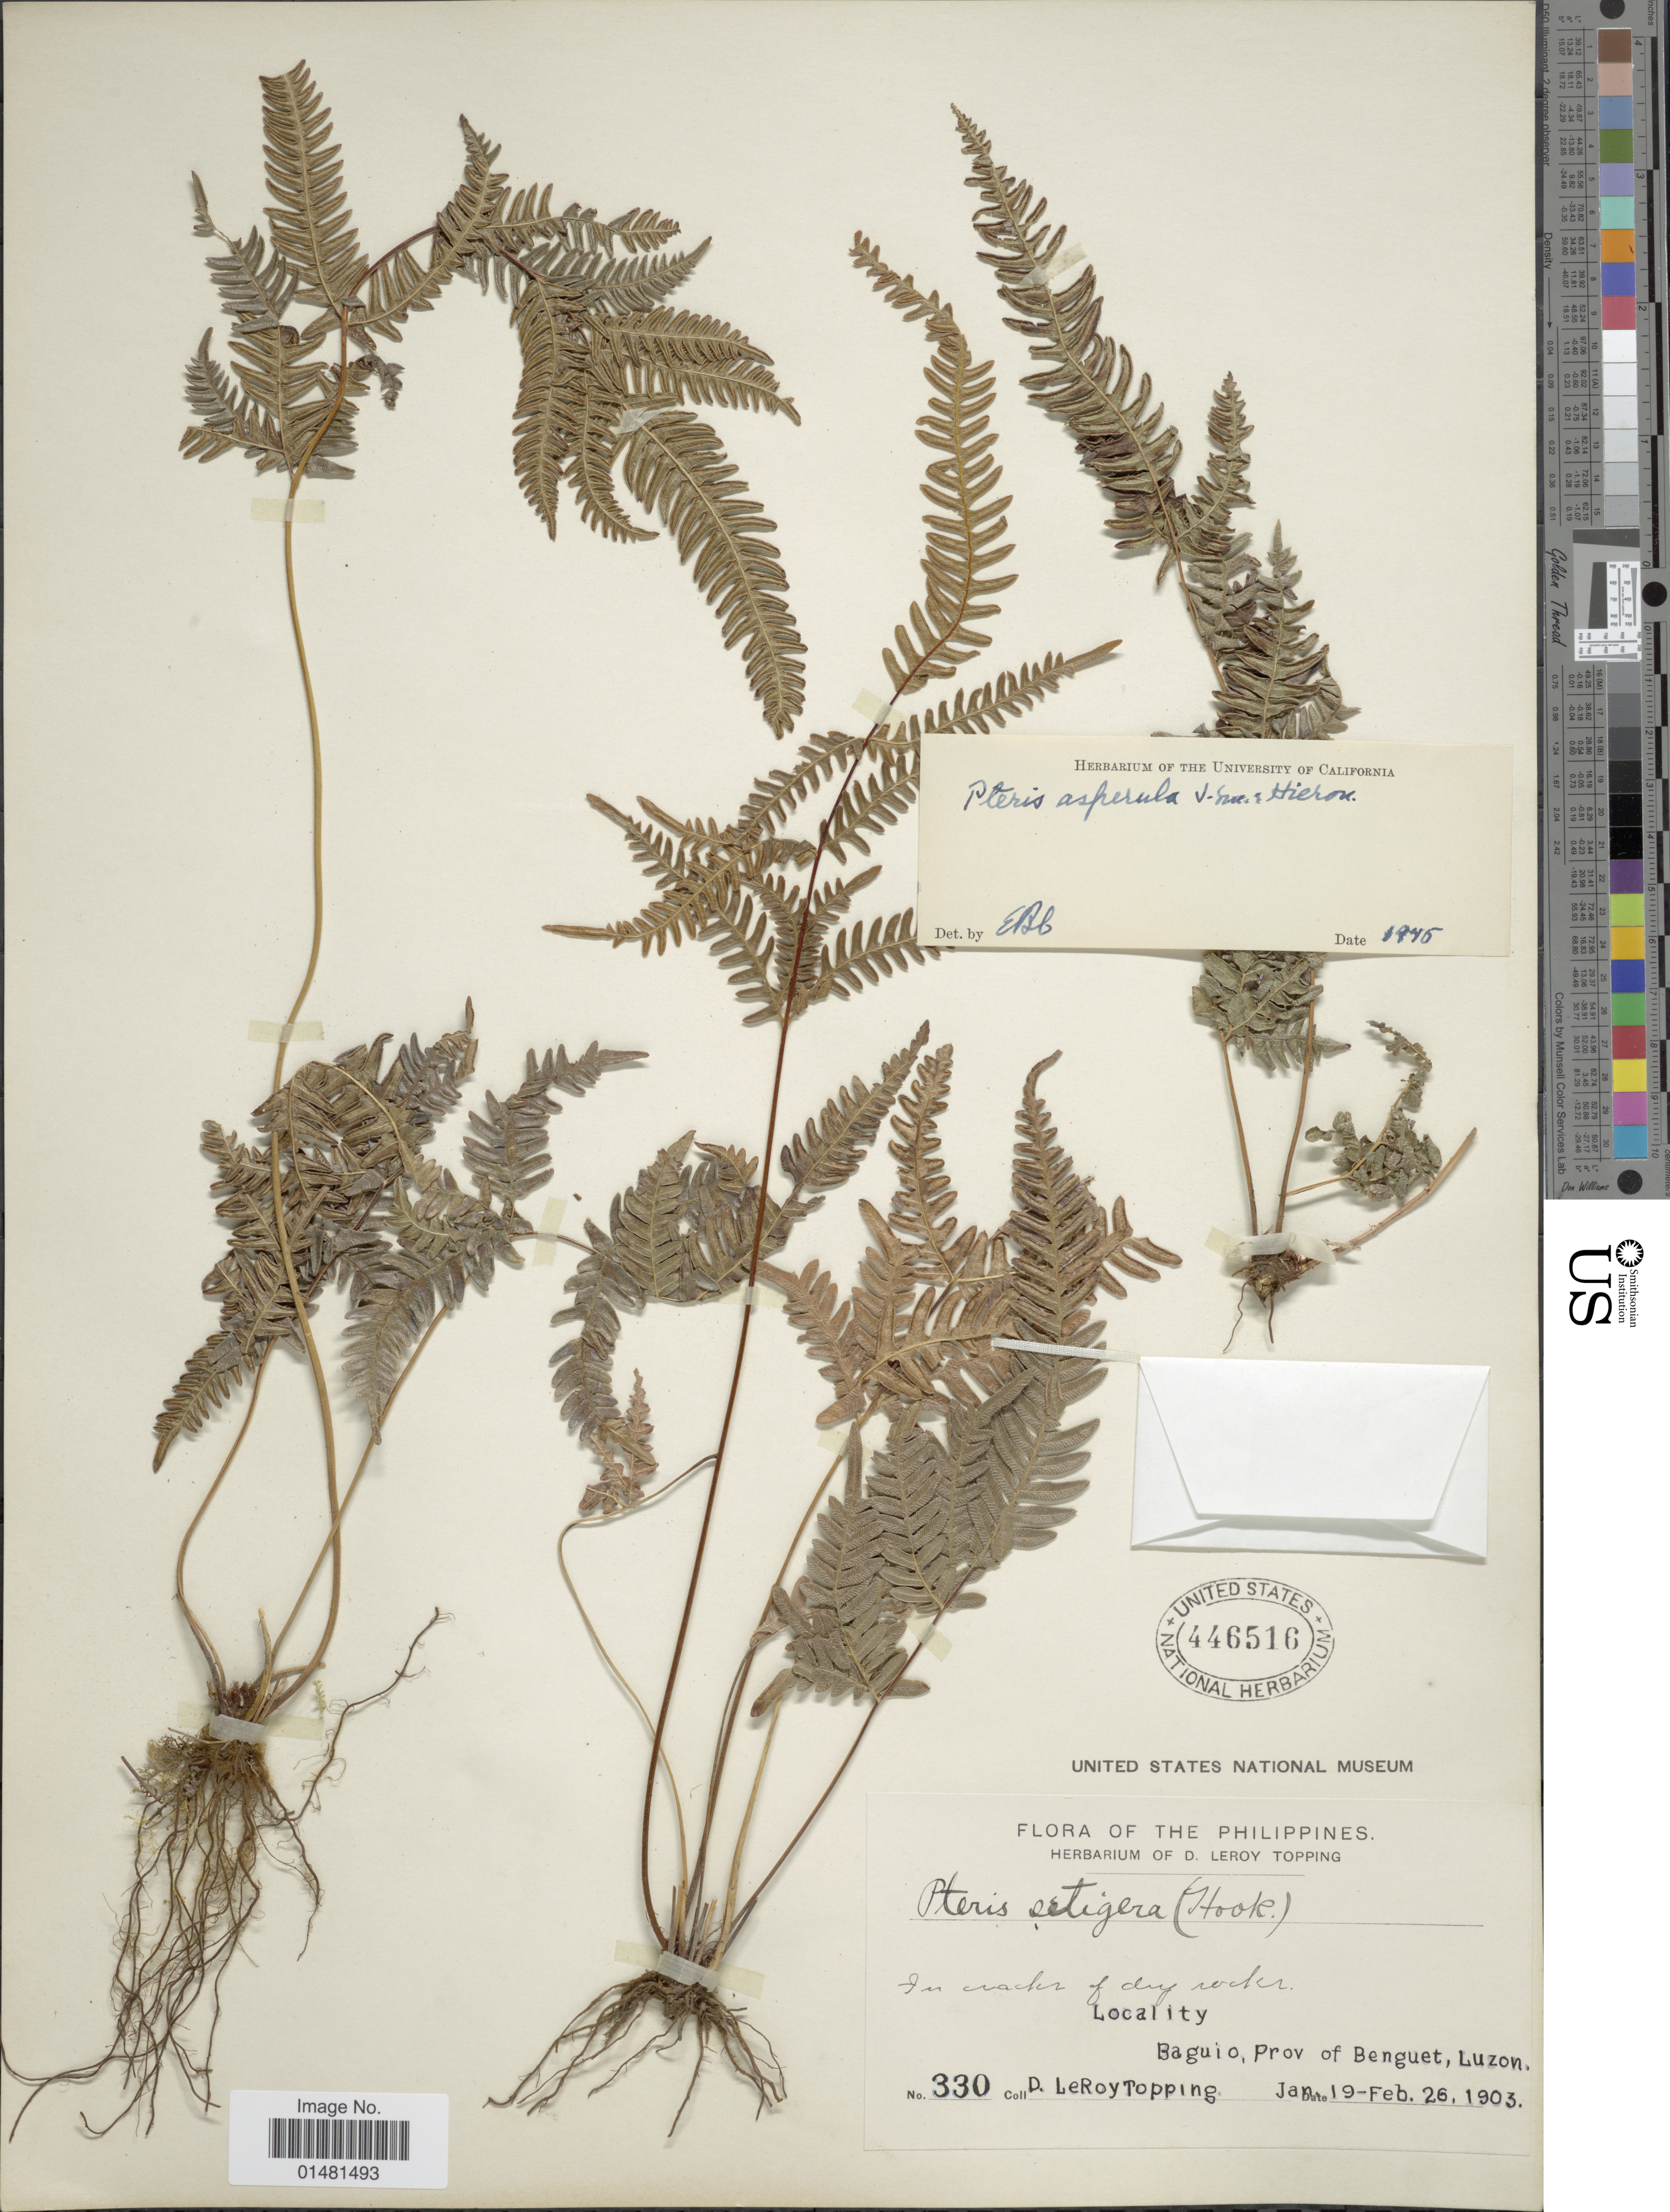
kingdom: Plantae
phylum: Tracheophyta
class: Polypodiopsida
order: Polypodiales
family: Pteridaceae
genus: Pteris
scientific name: Pteris asperula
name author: J. Sm.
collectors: D. L. Topping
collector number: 330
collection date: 1903-01-19/1903-02-26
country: Philippines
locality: Baguio, Prov. of Benguet, Luzon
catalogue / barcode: US 446516